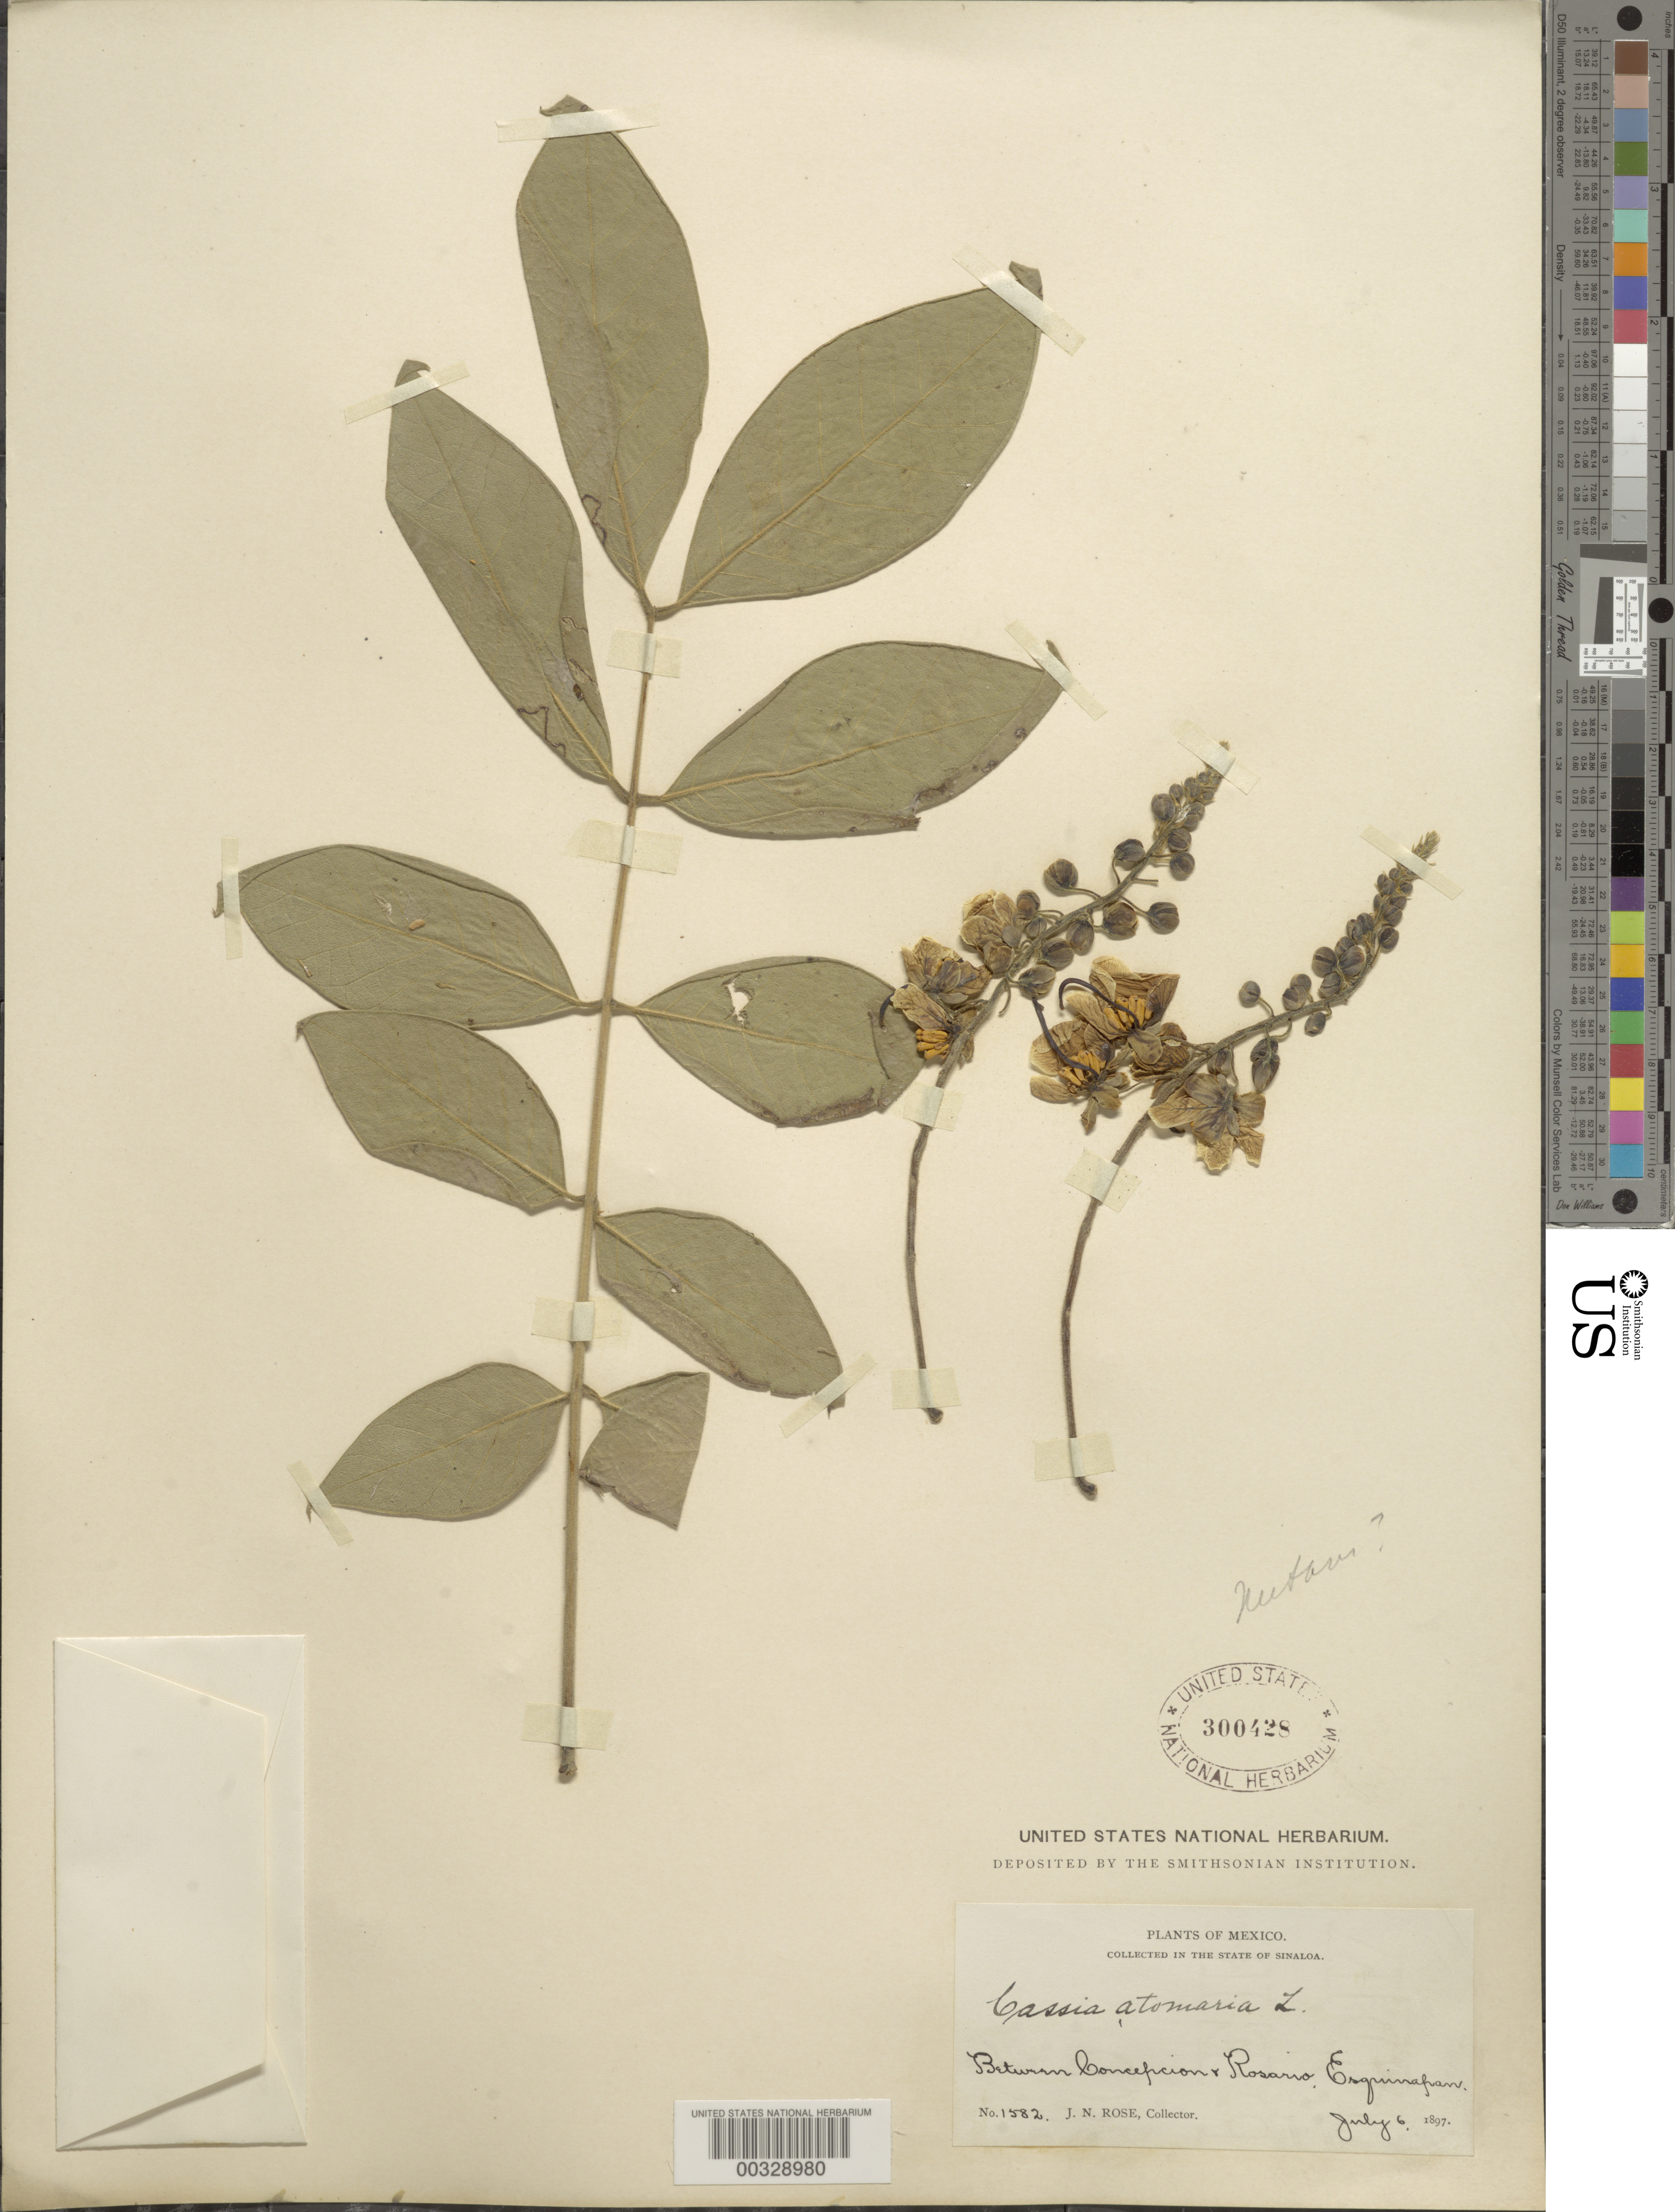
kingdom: Plantae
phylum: Tracheophyta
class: Magnoliopsida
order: Fabales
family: Fabaceae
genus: Senna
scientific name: Senna mollissima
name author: (Humb. & Bonpl. ex Willd.) H.S. Irwin & Barneby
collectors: J. N. Rose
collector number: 1582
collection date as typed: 06 Jul 1897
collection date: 1897-07-06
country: Mexico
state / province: Sinaloa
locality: Between concepcion and Rosario, esquinapan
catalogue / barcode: US 300428